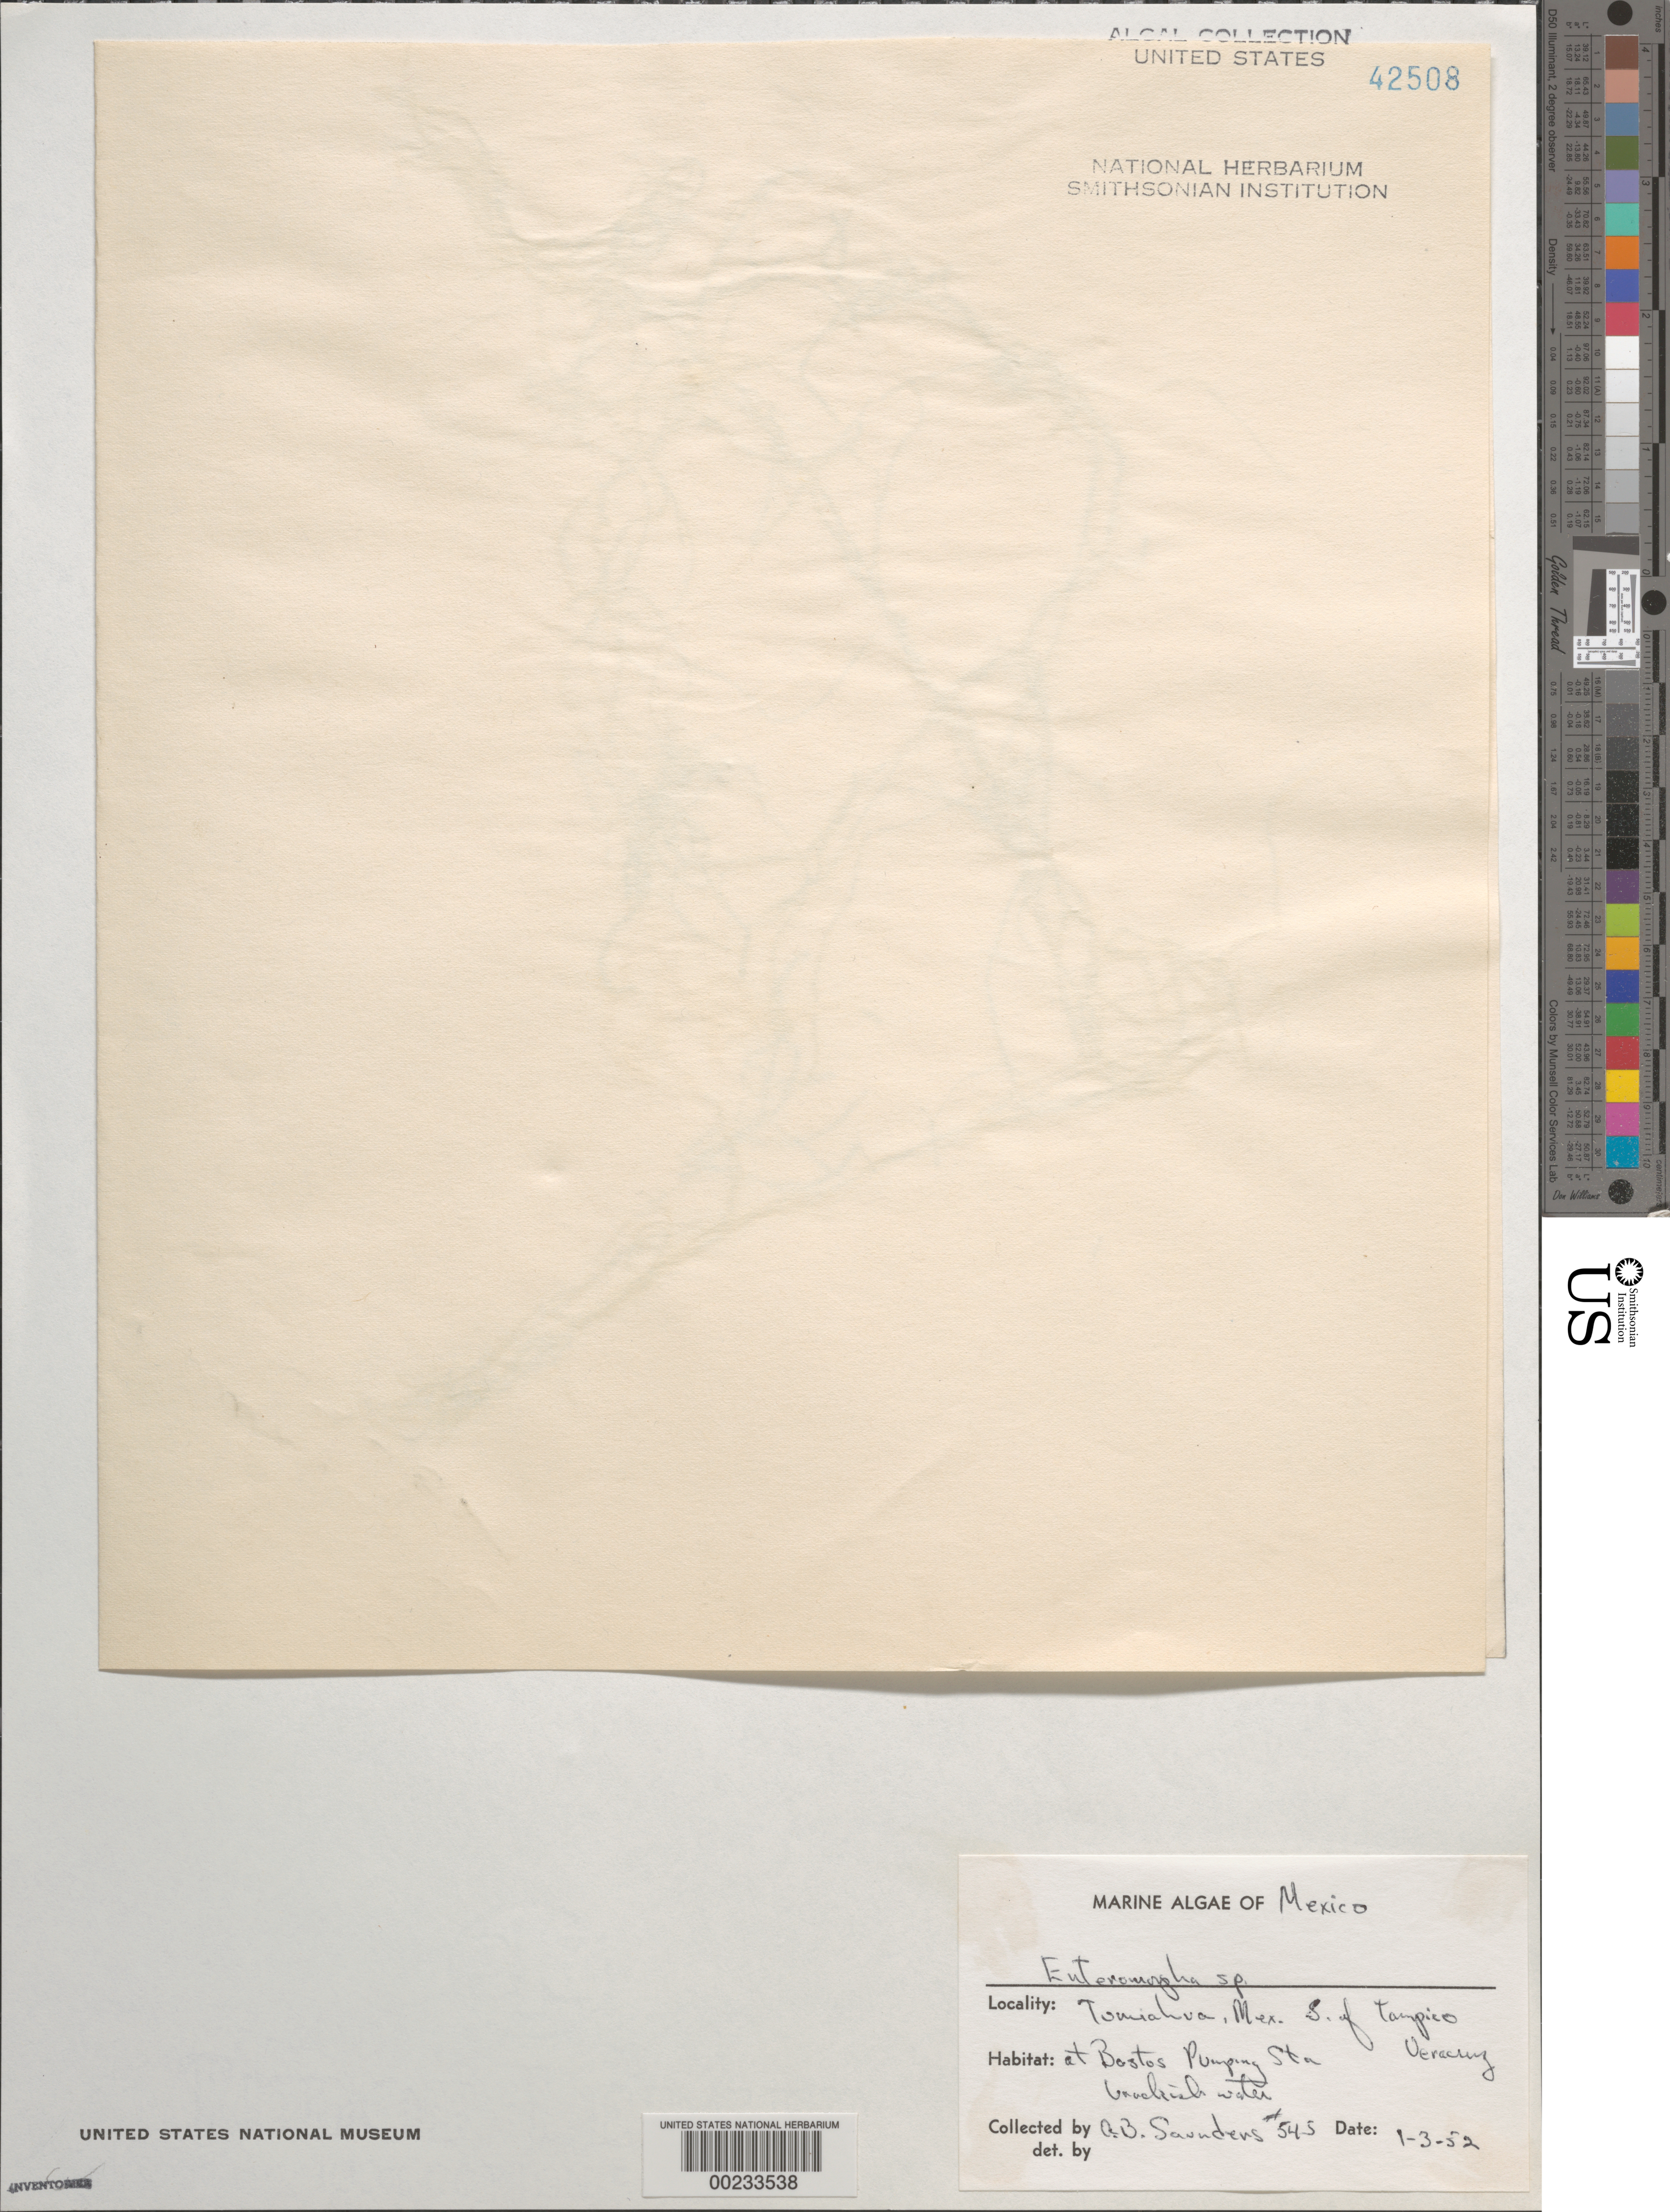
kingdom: Plantae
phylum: Chlorophyta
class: Ulvophyceae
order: Ulvales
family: Ulvaceae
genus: Ulva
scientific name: Ulva sp.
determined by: Algae name updating Project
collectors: G. B. Saunders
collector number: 545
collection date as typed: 03 Jan 1952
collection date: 1952-01-03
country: Mexico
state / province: Tamaulipas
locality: Tamiahua, south of Tampico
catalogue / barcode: US 42508